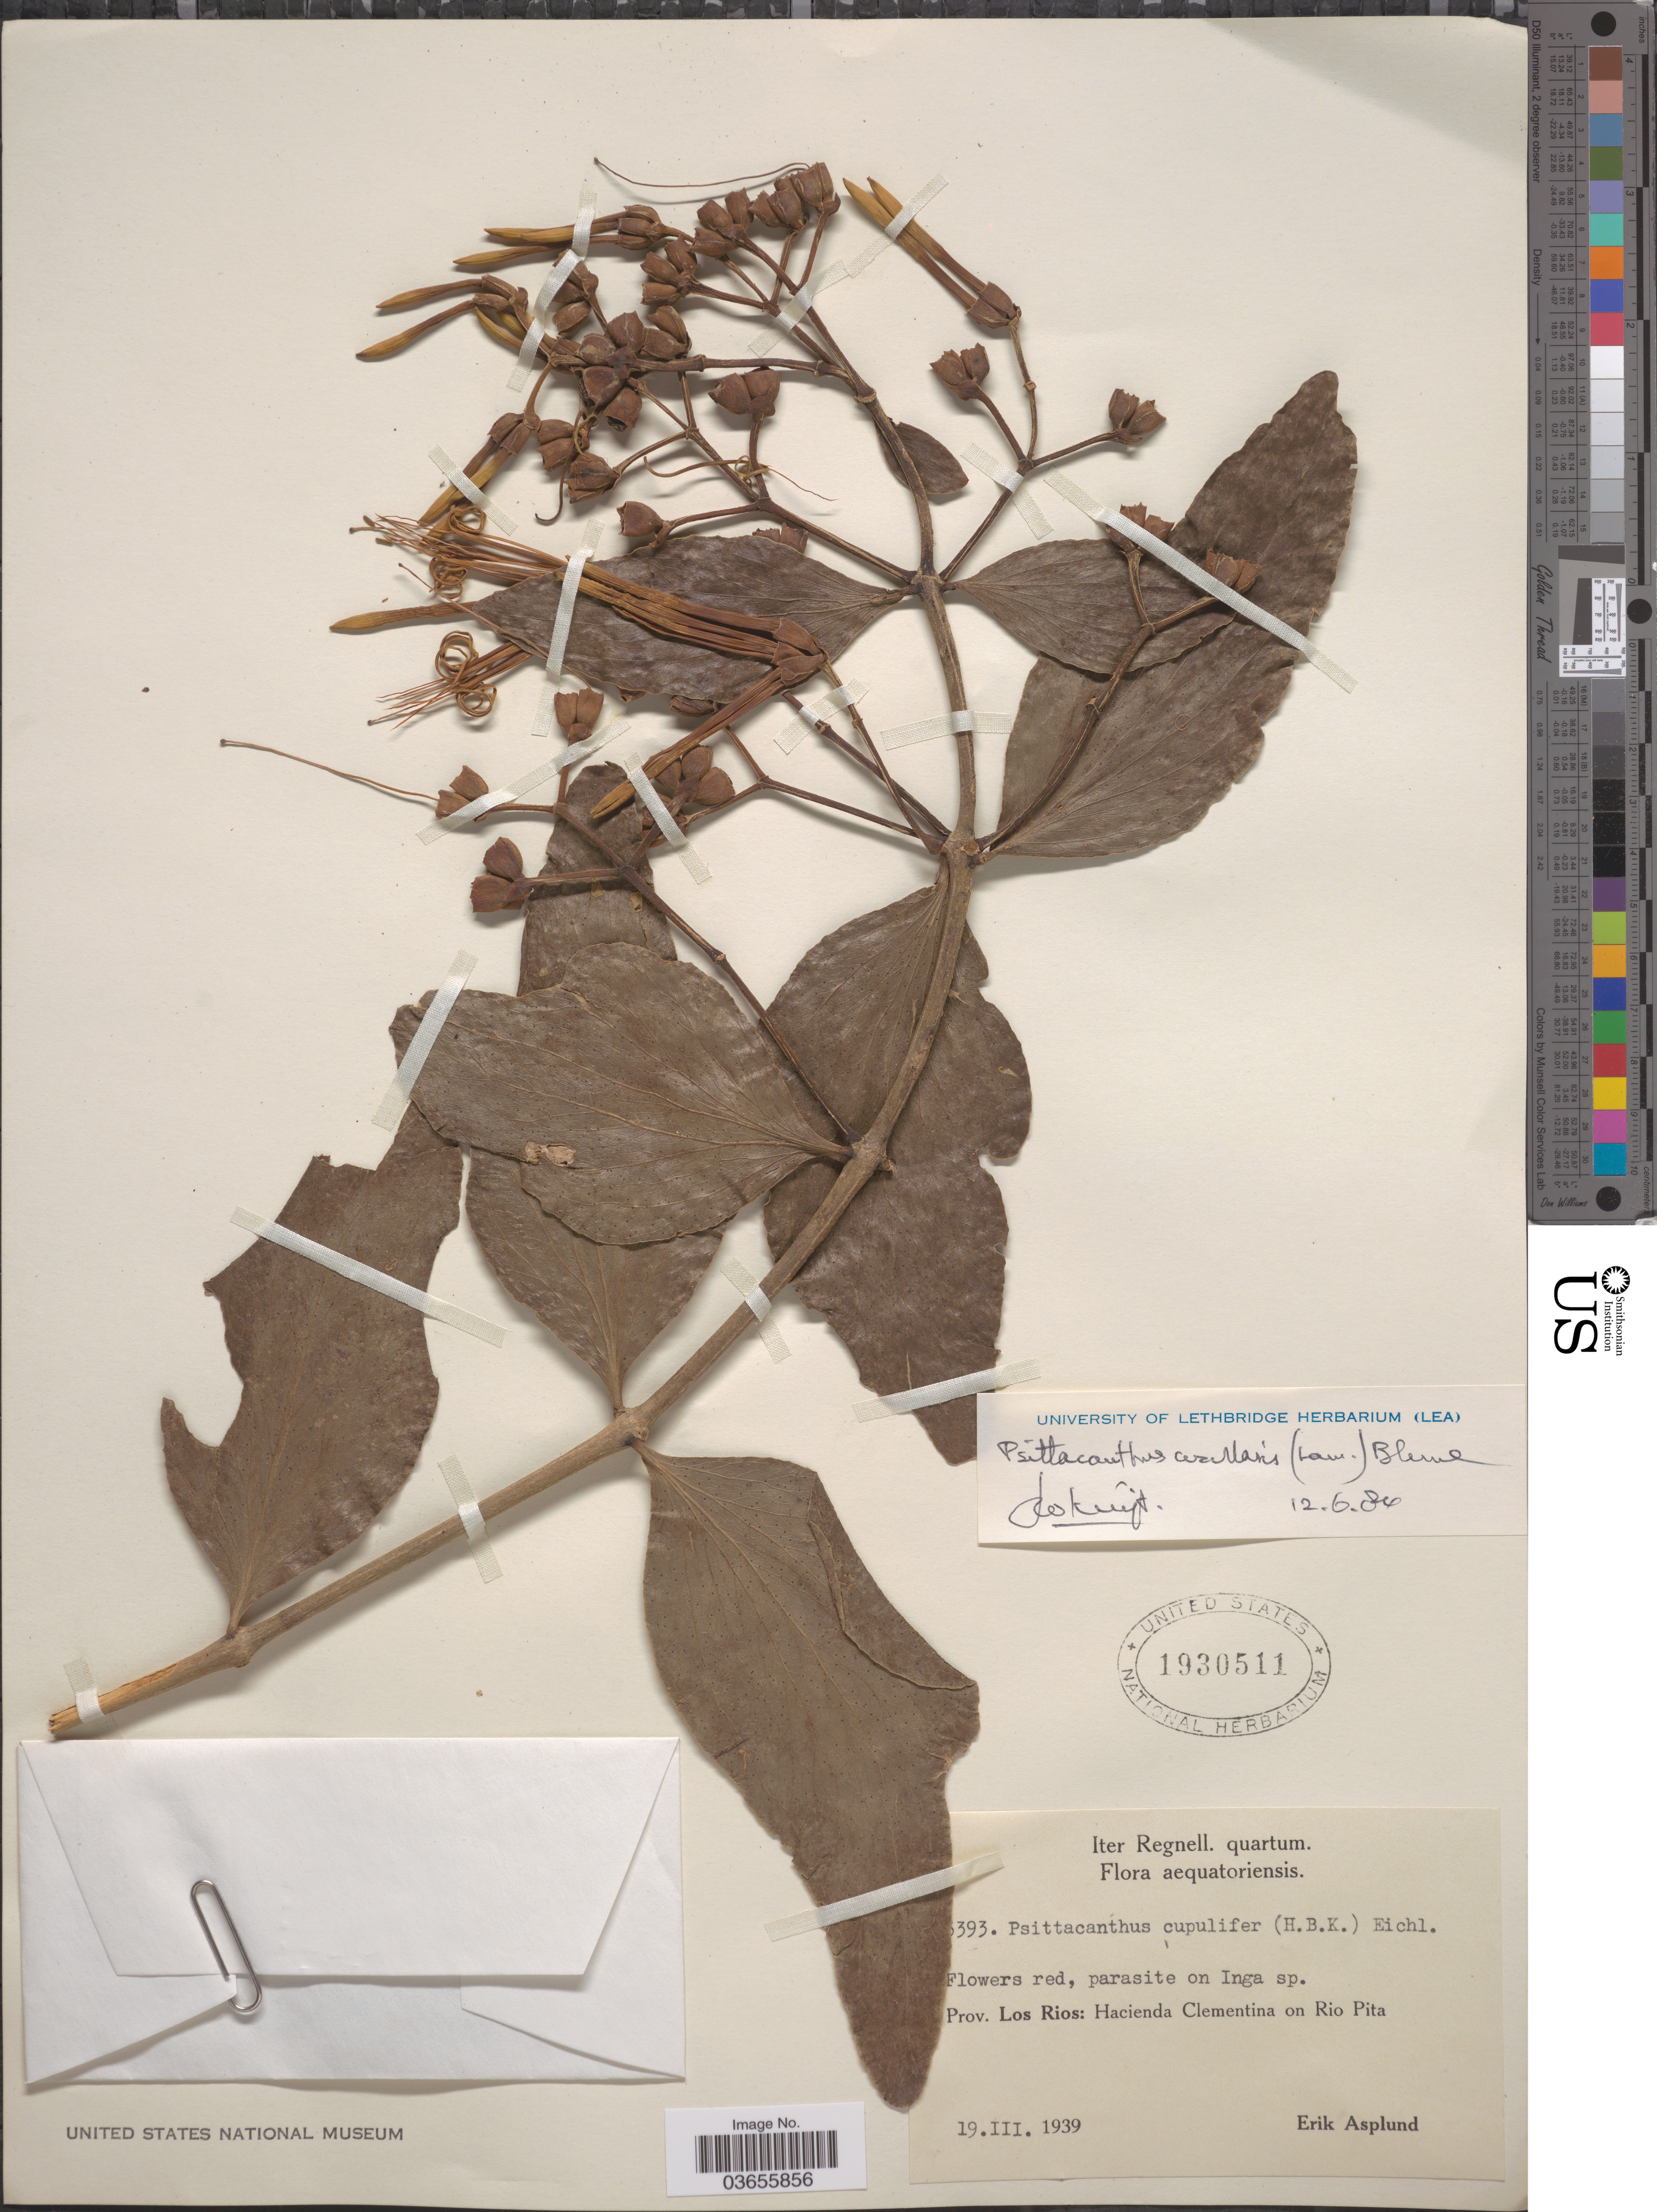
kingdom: Plantae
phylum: Tracheophyta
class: Magnoliopsida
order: Santalales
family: Loranthaceae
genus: Psittacanthus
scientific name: Psittacanthus cucullaris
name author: (Kunth) G. Don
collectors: E. Asplund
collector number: !393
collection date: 1939-03-19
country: Ecuador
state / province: Los Ríos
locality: Hacienda Clementina on Rio Pita.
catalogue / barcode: US 1930511